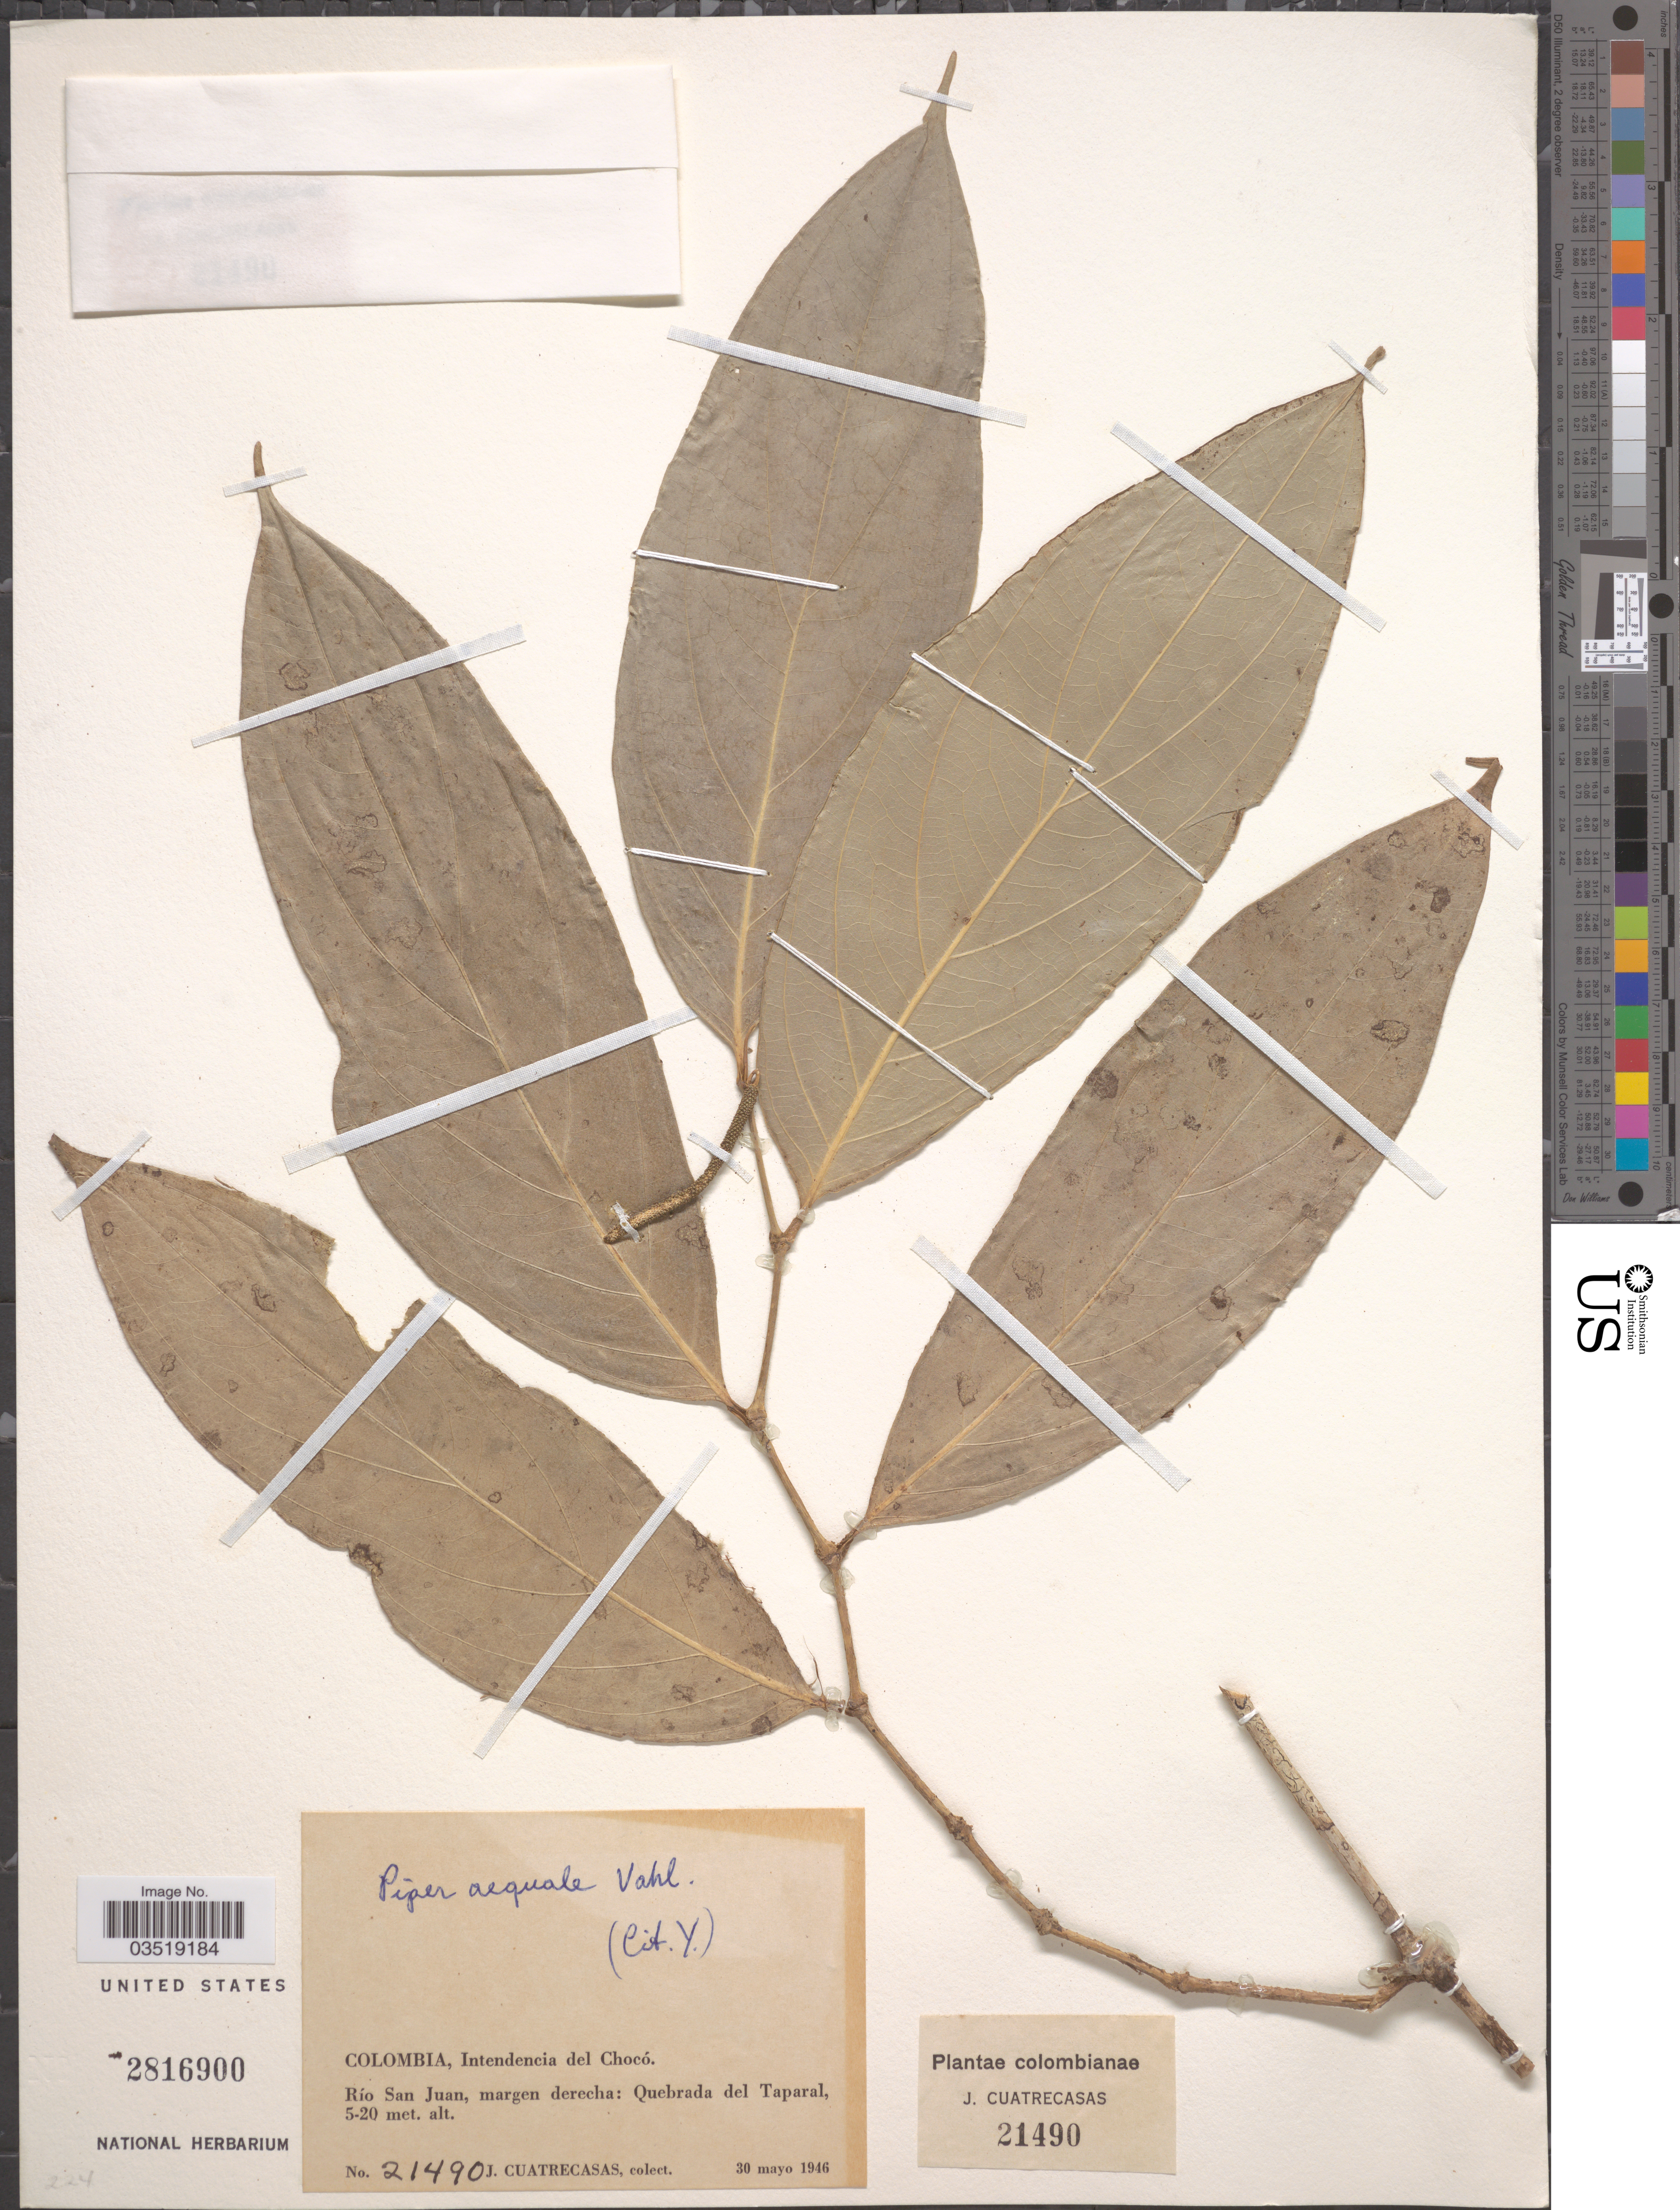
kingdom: Plantae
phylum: Tracheophyta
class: Magnoliopsida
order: Piperales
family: Piperaceae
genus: Piper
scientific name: Piper aequale var. aequale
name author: Vahl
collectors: J. Cuatrecasas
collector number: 21490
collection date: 1946-05-30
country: Colombia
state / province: Chocó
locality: Intendencia del Chocó. Río San Juan, margen derecha: Quebrada del Taparal.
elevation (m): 5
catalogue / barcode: US 2816900